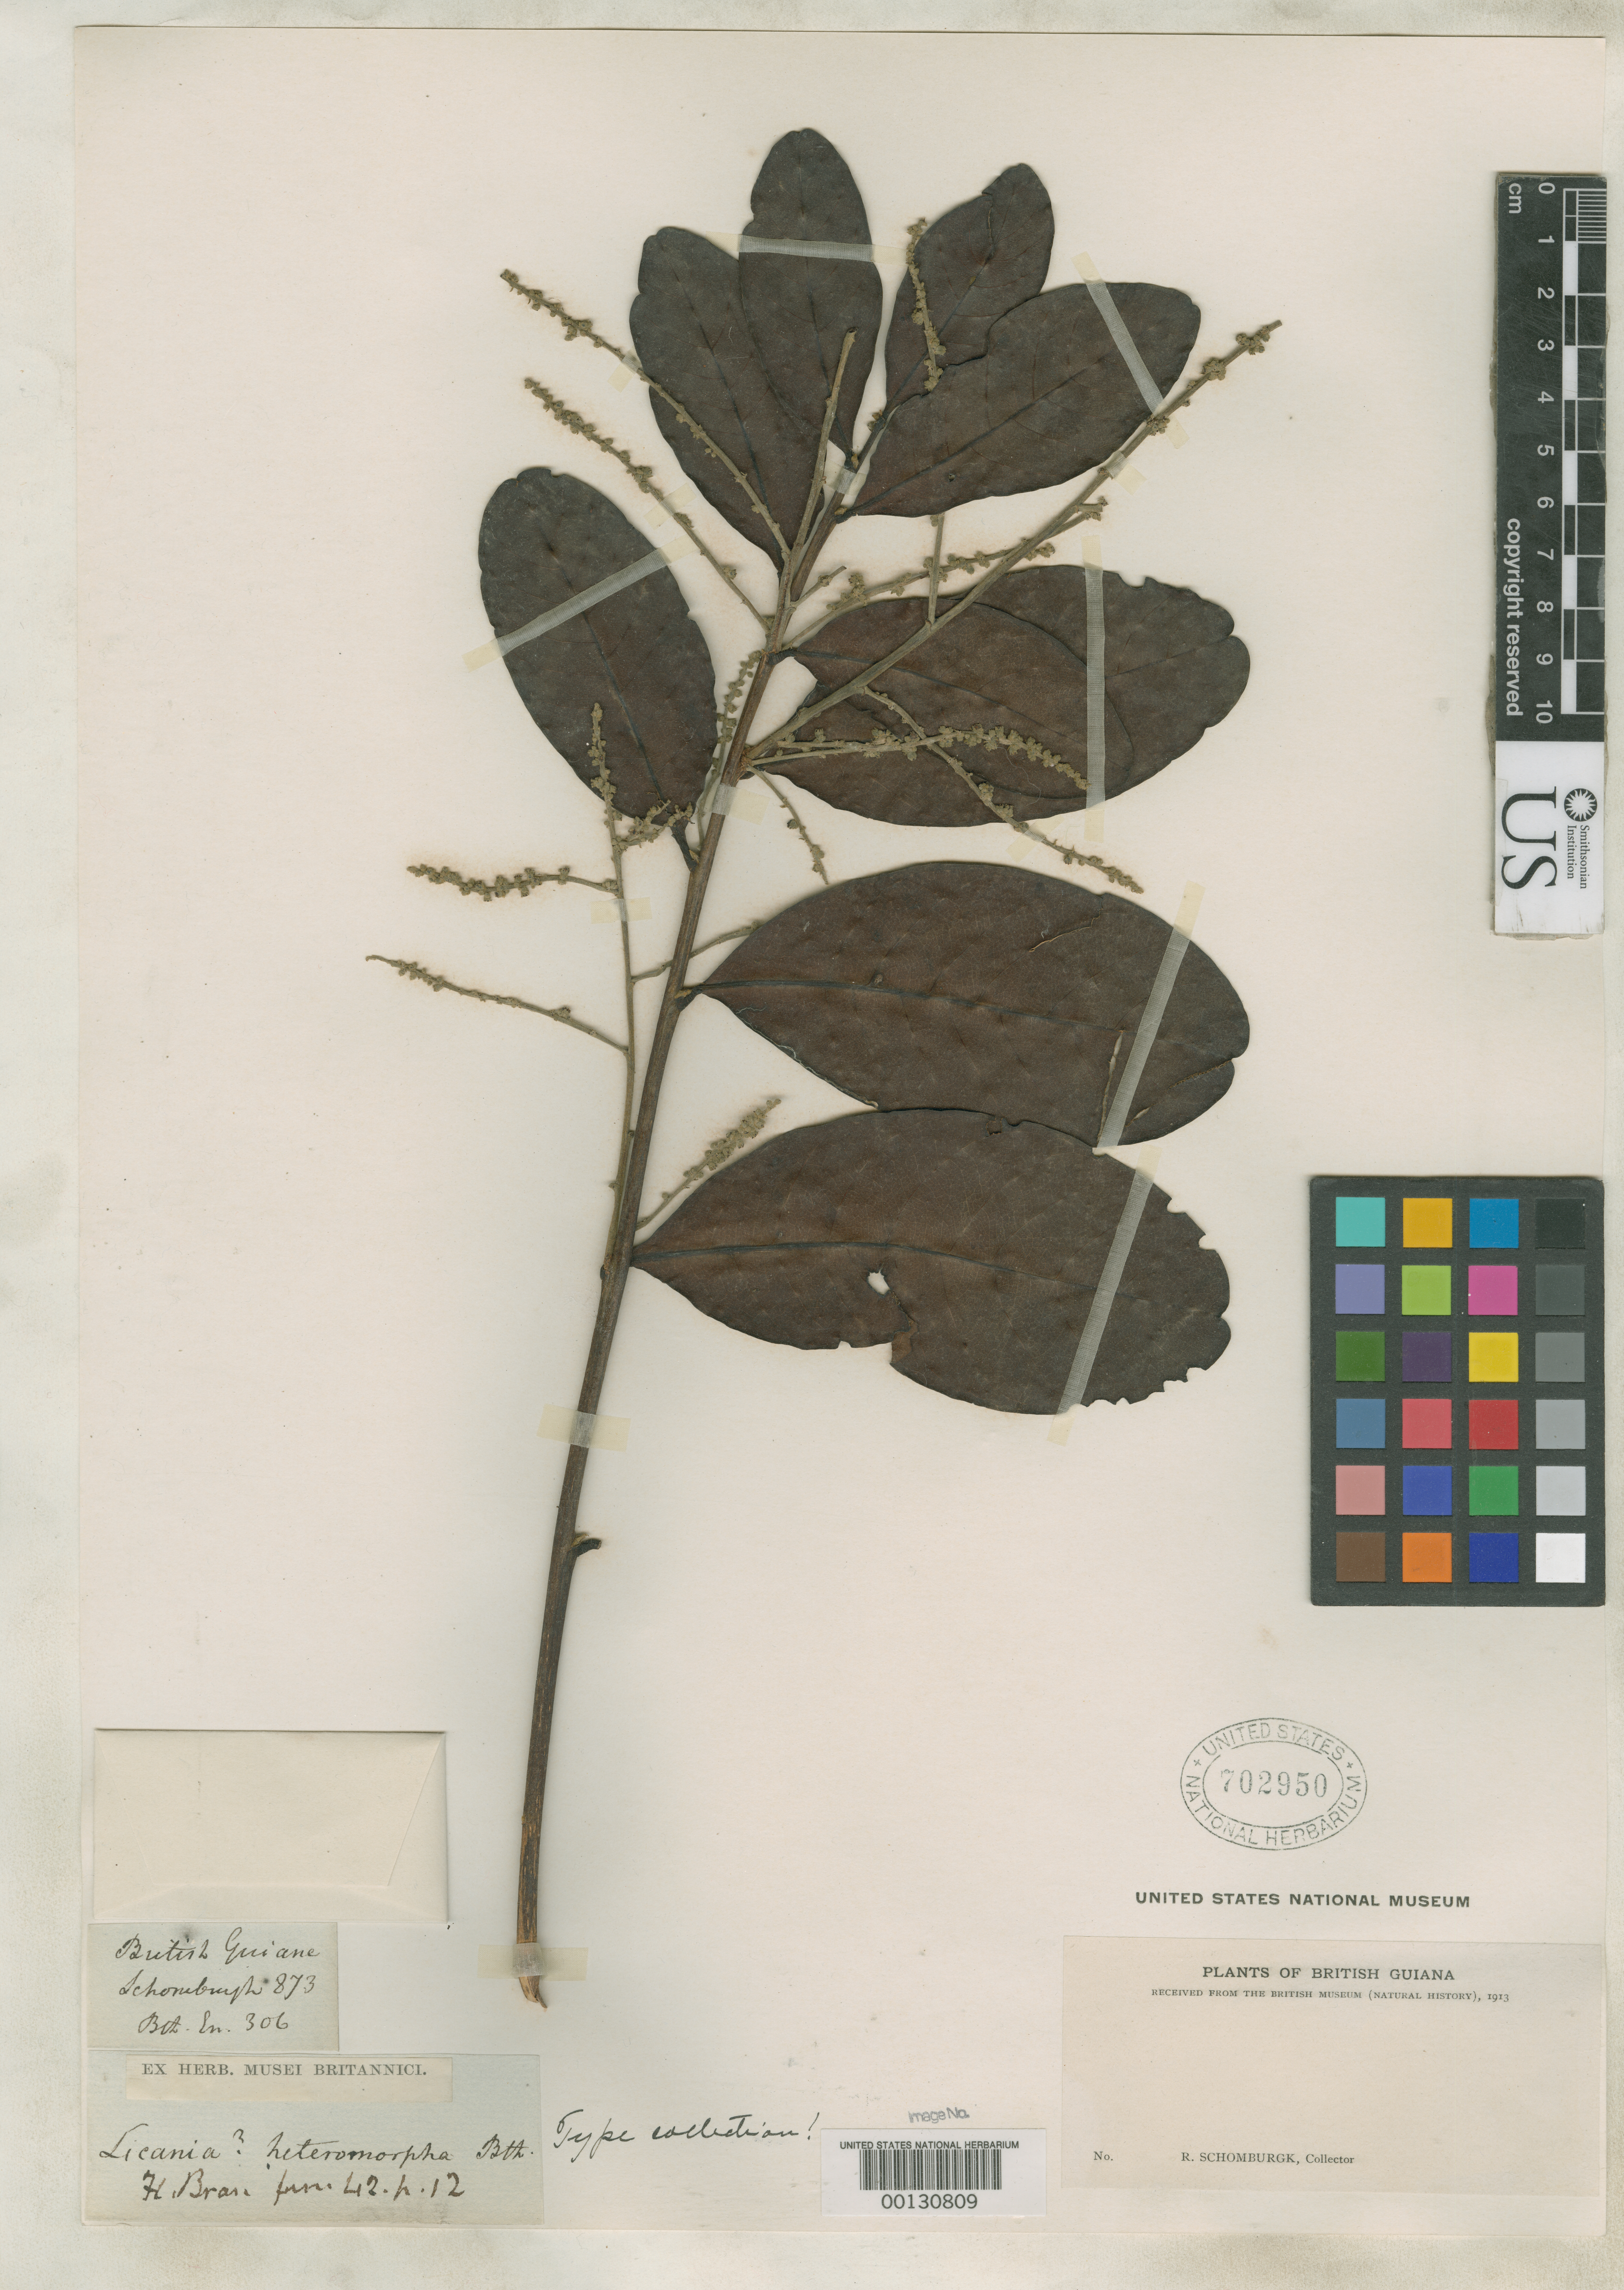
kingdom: Plantae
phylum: Tracheophyta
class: Magnoliopsida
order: Malpighiales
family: Chrysobalanaceae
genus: Licania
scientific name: Licania heteromorpha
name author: Benth.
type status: Isotype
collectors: R. H. Schomburgk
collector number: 873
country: Brazil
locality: Rio Negro.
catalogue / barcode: US 702950